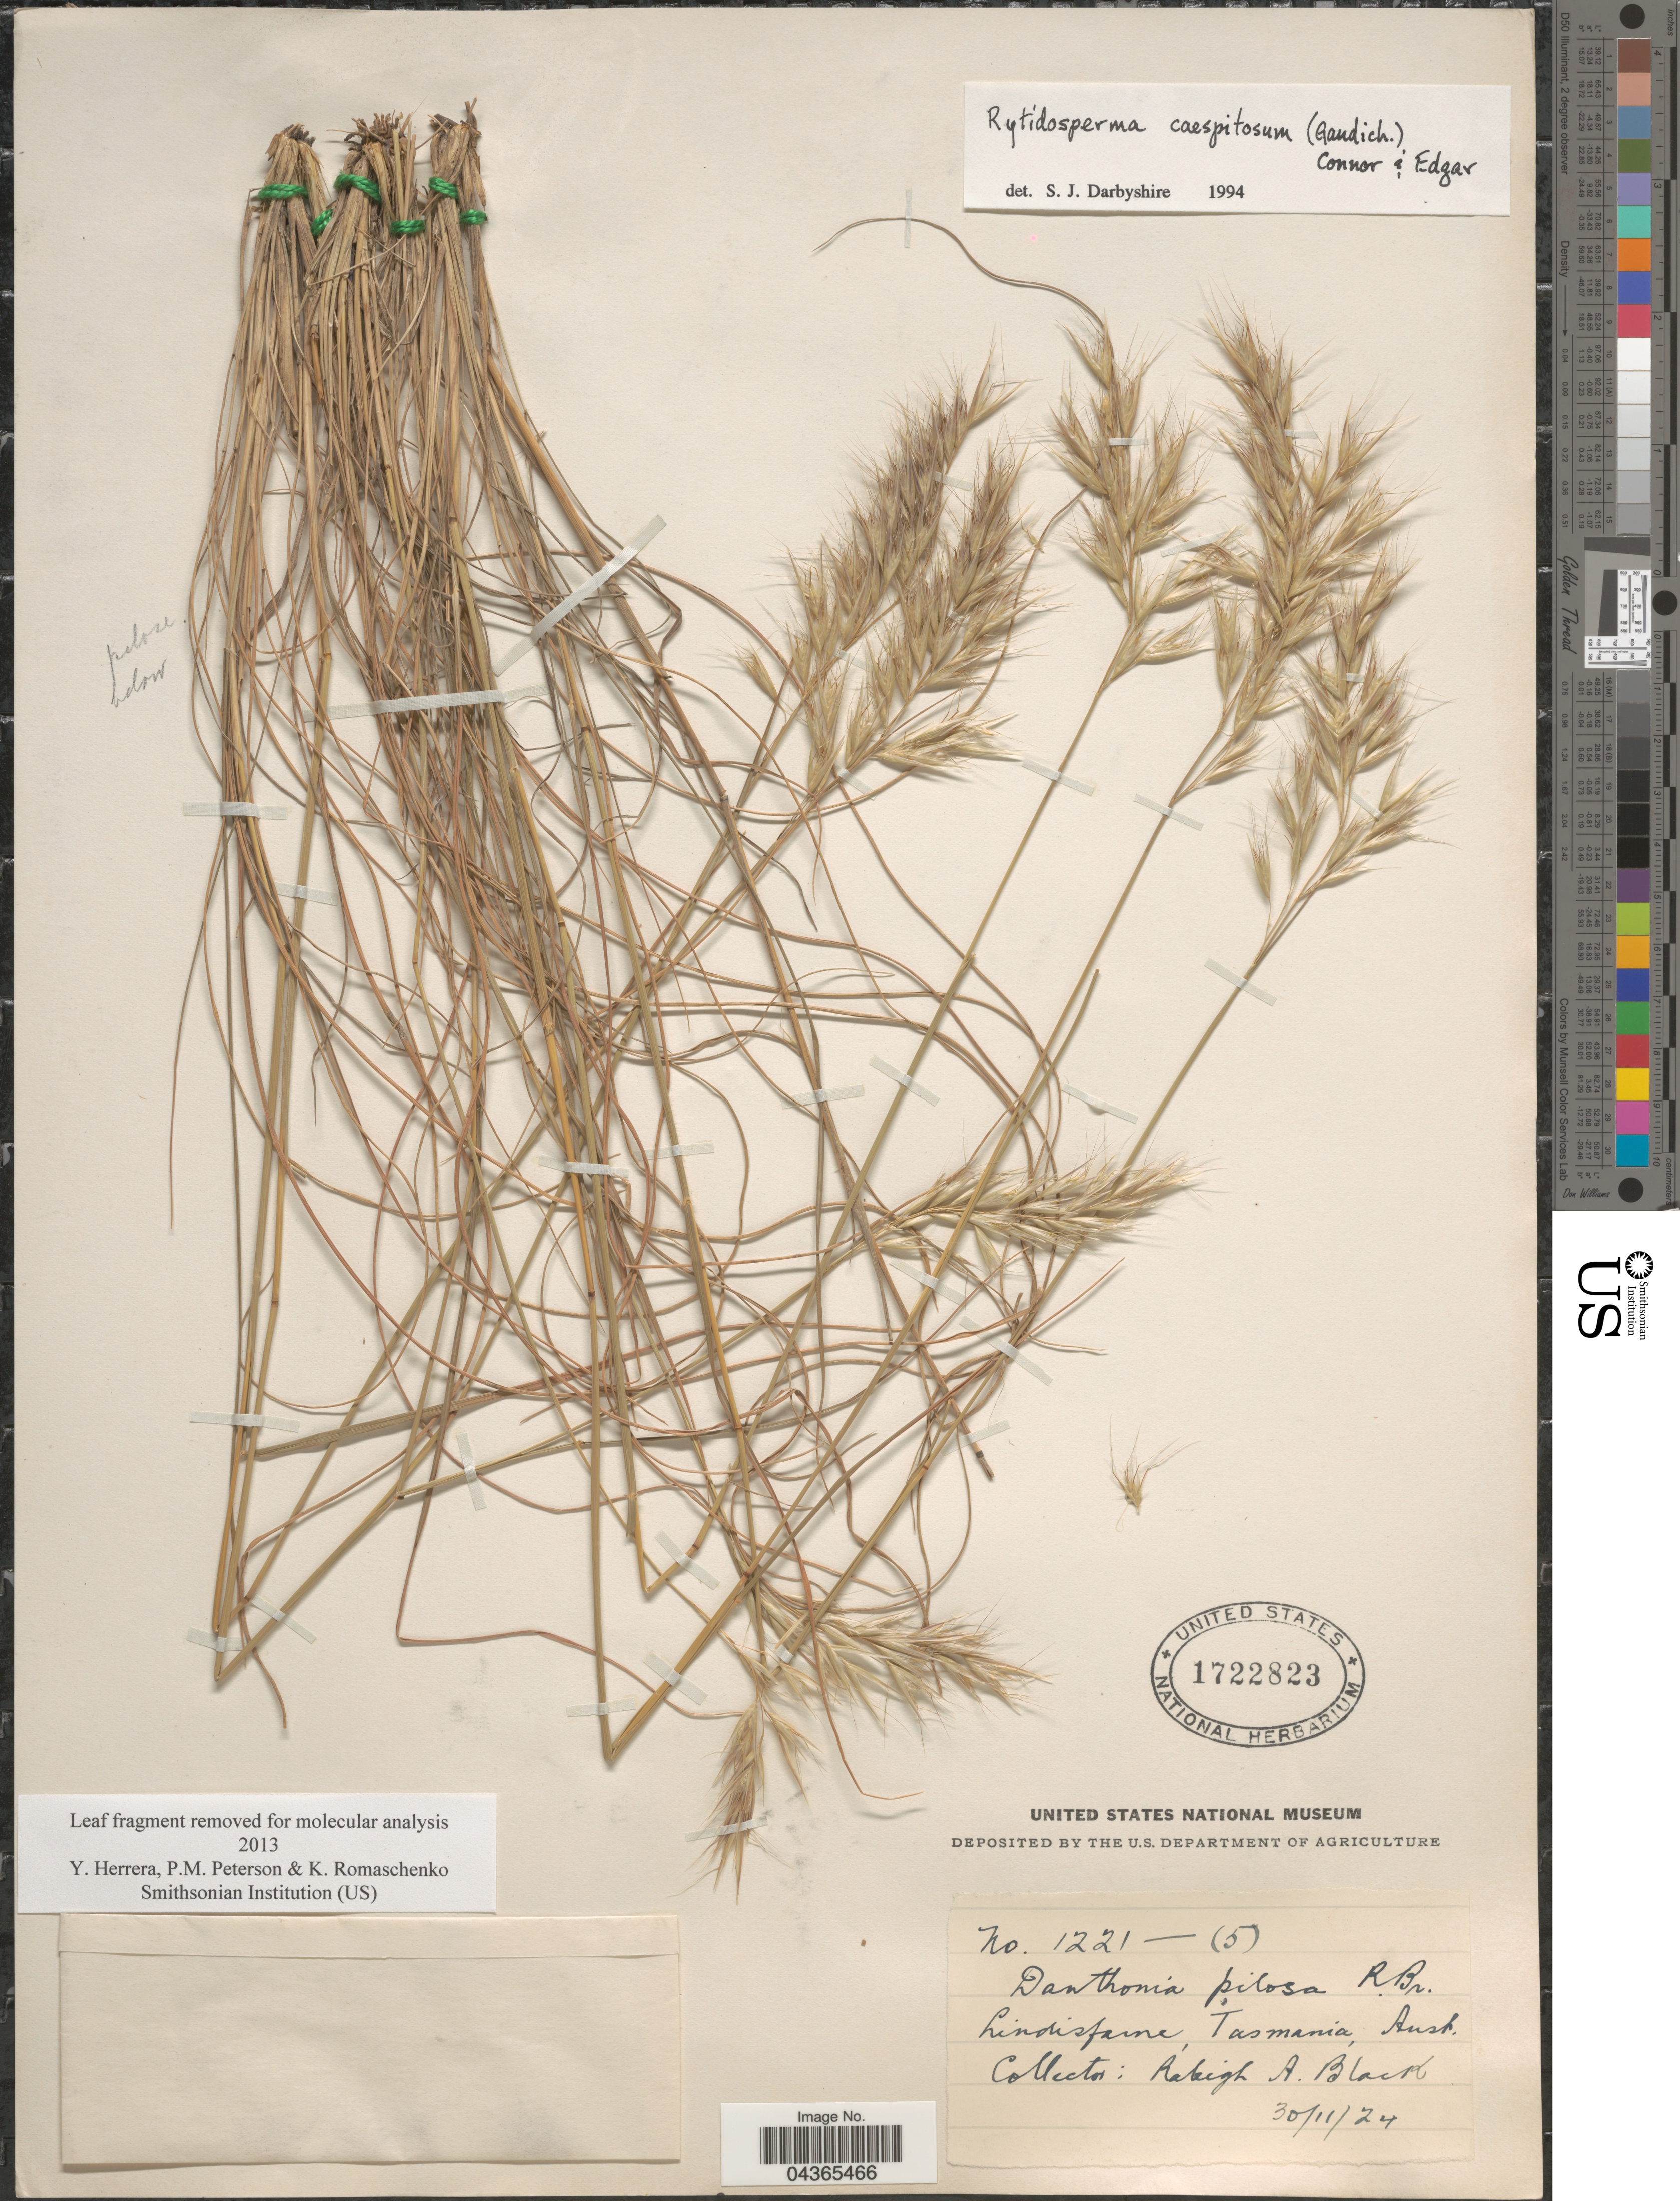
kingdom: Plantae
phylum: Tracheophyta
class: Liliopsida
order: Poales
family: Poaceae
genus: Rytidosperma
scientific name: Rytidosperma caespitosum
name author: (Gaudich.) Connor & Edgar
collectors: R. A. Black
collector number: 1221-(5)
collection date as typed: Transcribed d/m/y: 30/11/24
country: Australia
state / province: Tasmania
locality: Lindisfarne.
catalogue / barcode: US 1722823